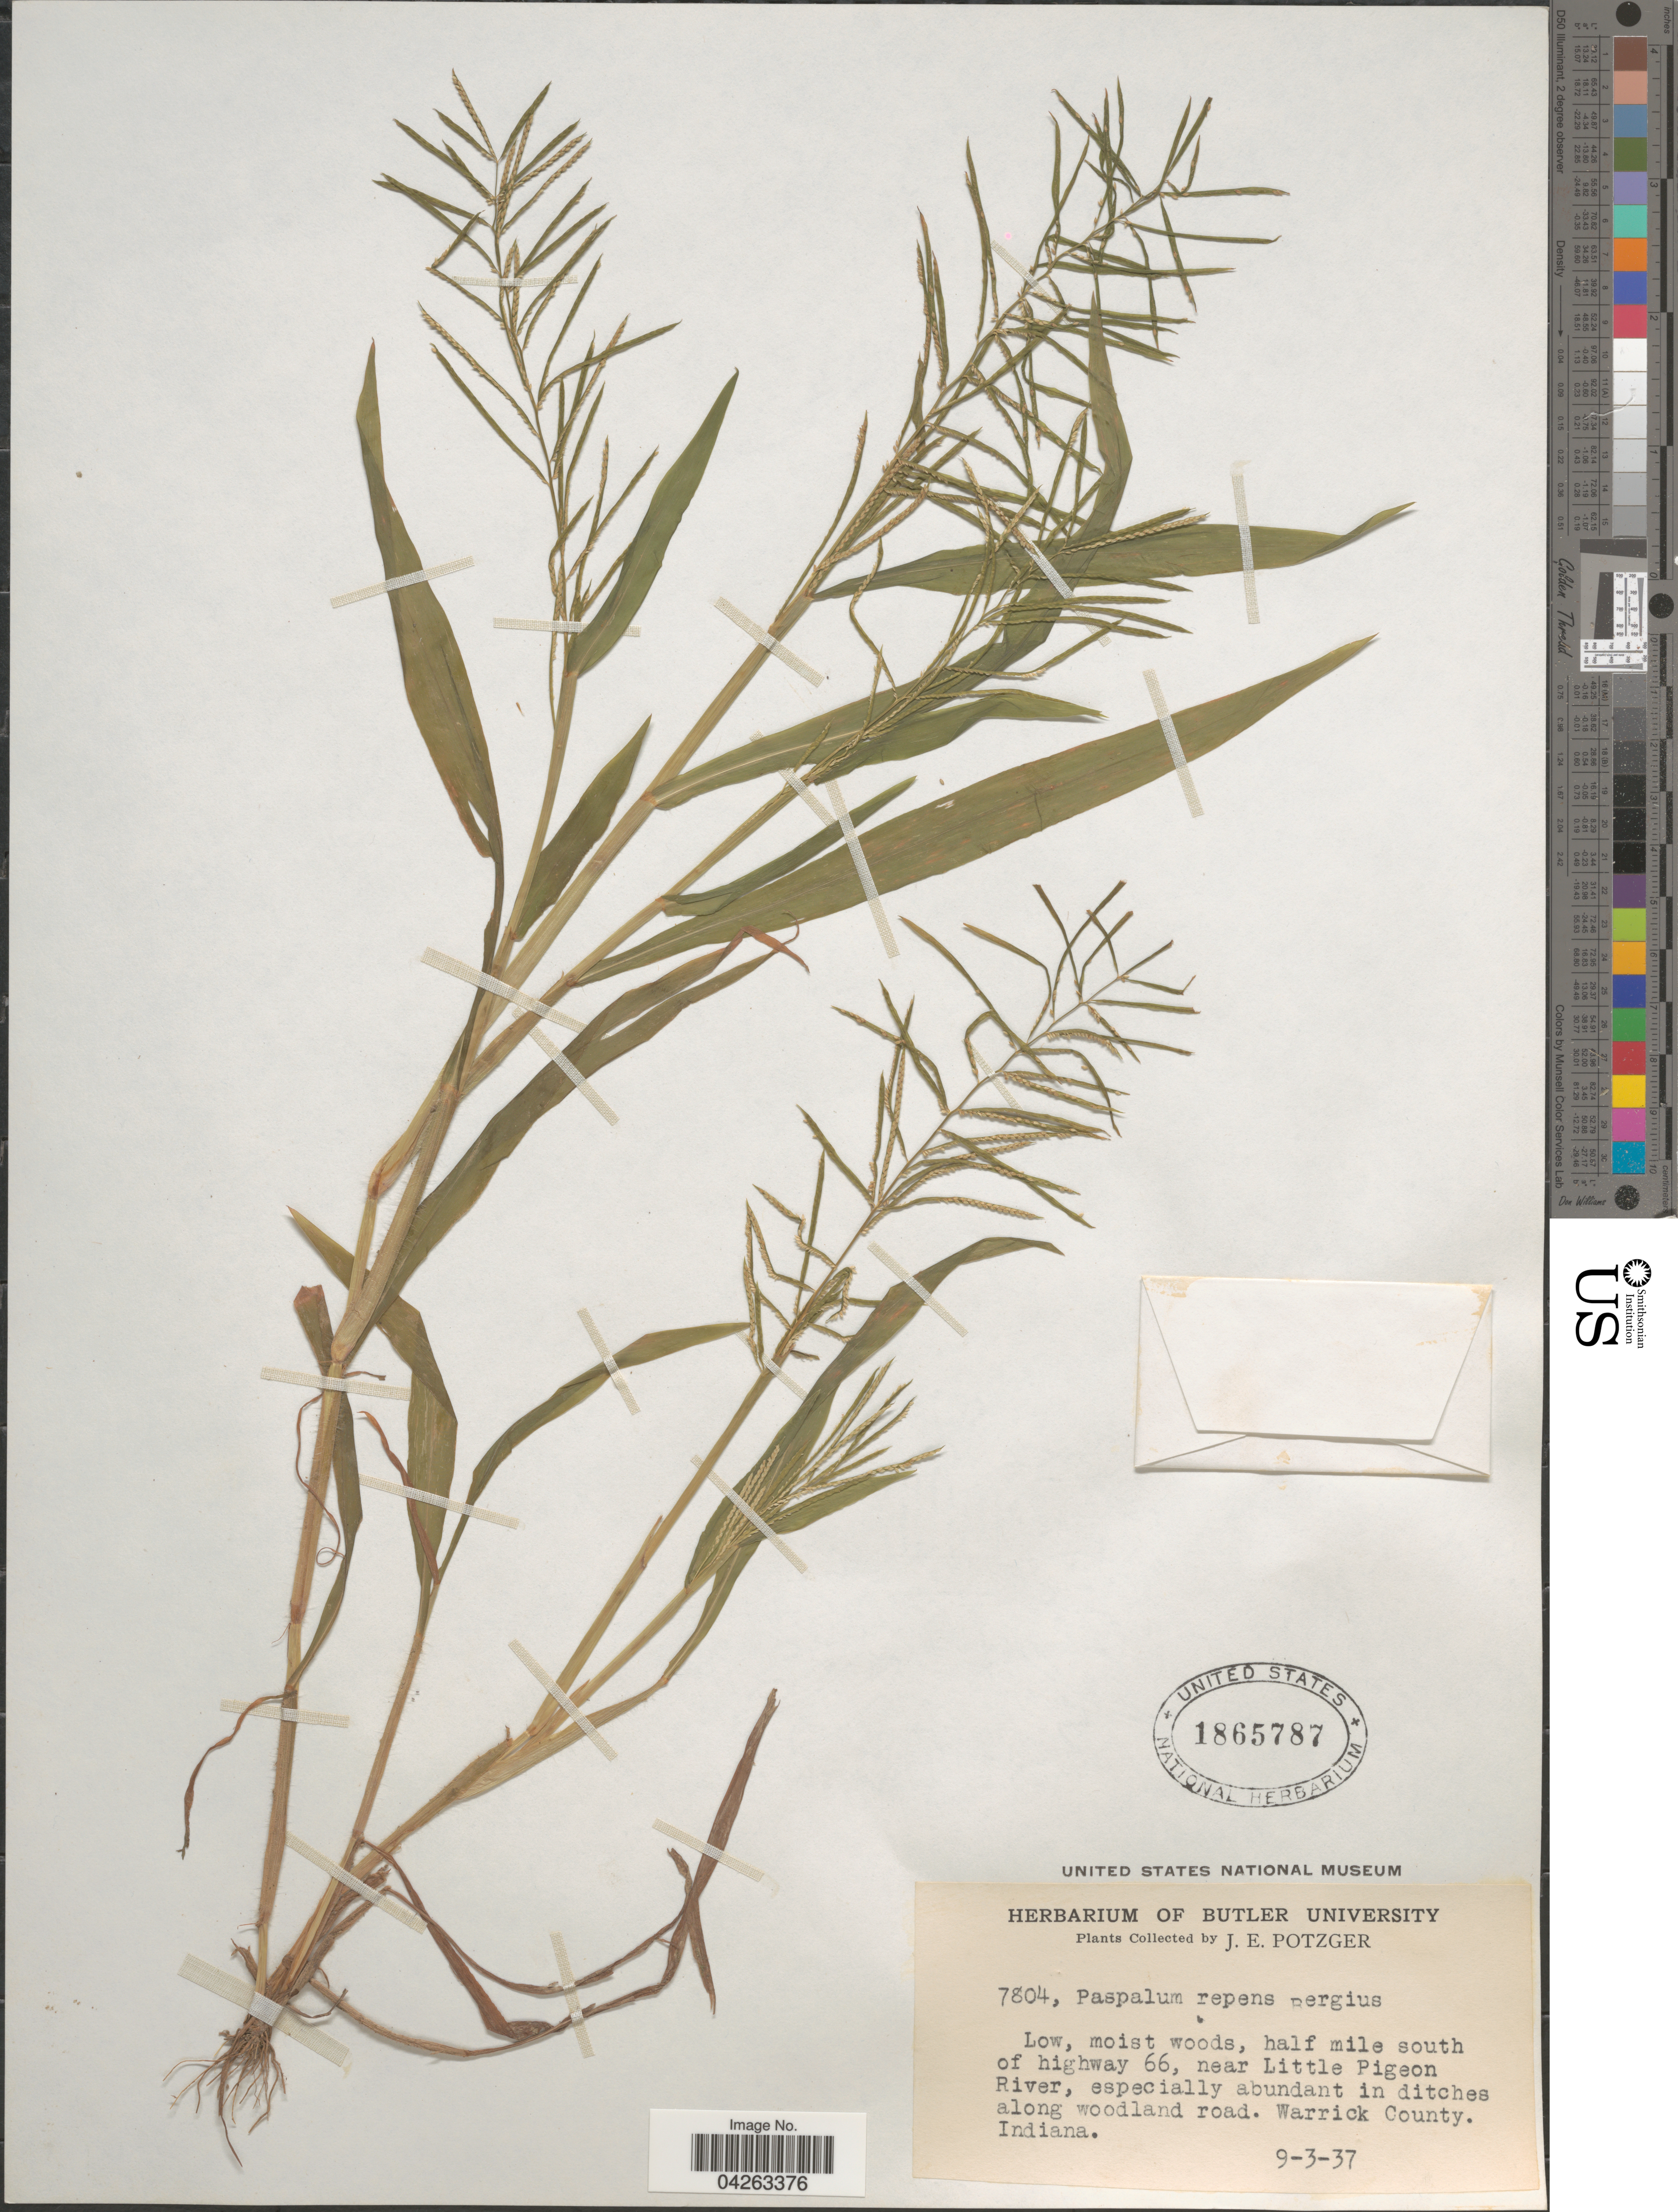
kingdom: Plantae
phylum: Tracheophyta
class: Liliopsida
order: Poales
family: Poaceae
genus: Paspalum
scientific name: Paspalum repens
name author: P.J. Bergius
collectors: J. Potzger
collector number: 7804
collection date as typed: Transcribed d/m/y: 3/9/37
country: United States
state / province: Indiana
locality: Low, moist woods, half mile south of highway 66, near Little Pigeon River. Warrick County.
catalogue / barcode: US 1865787